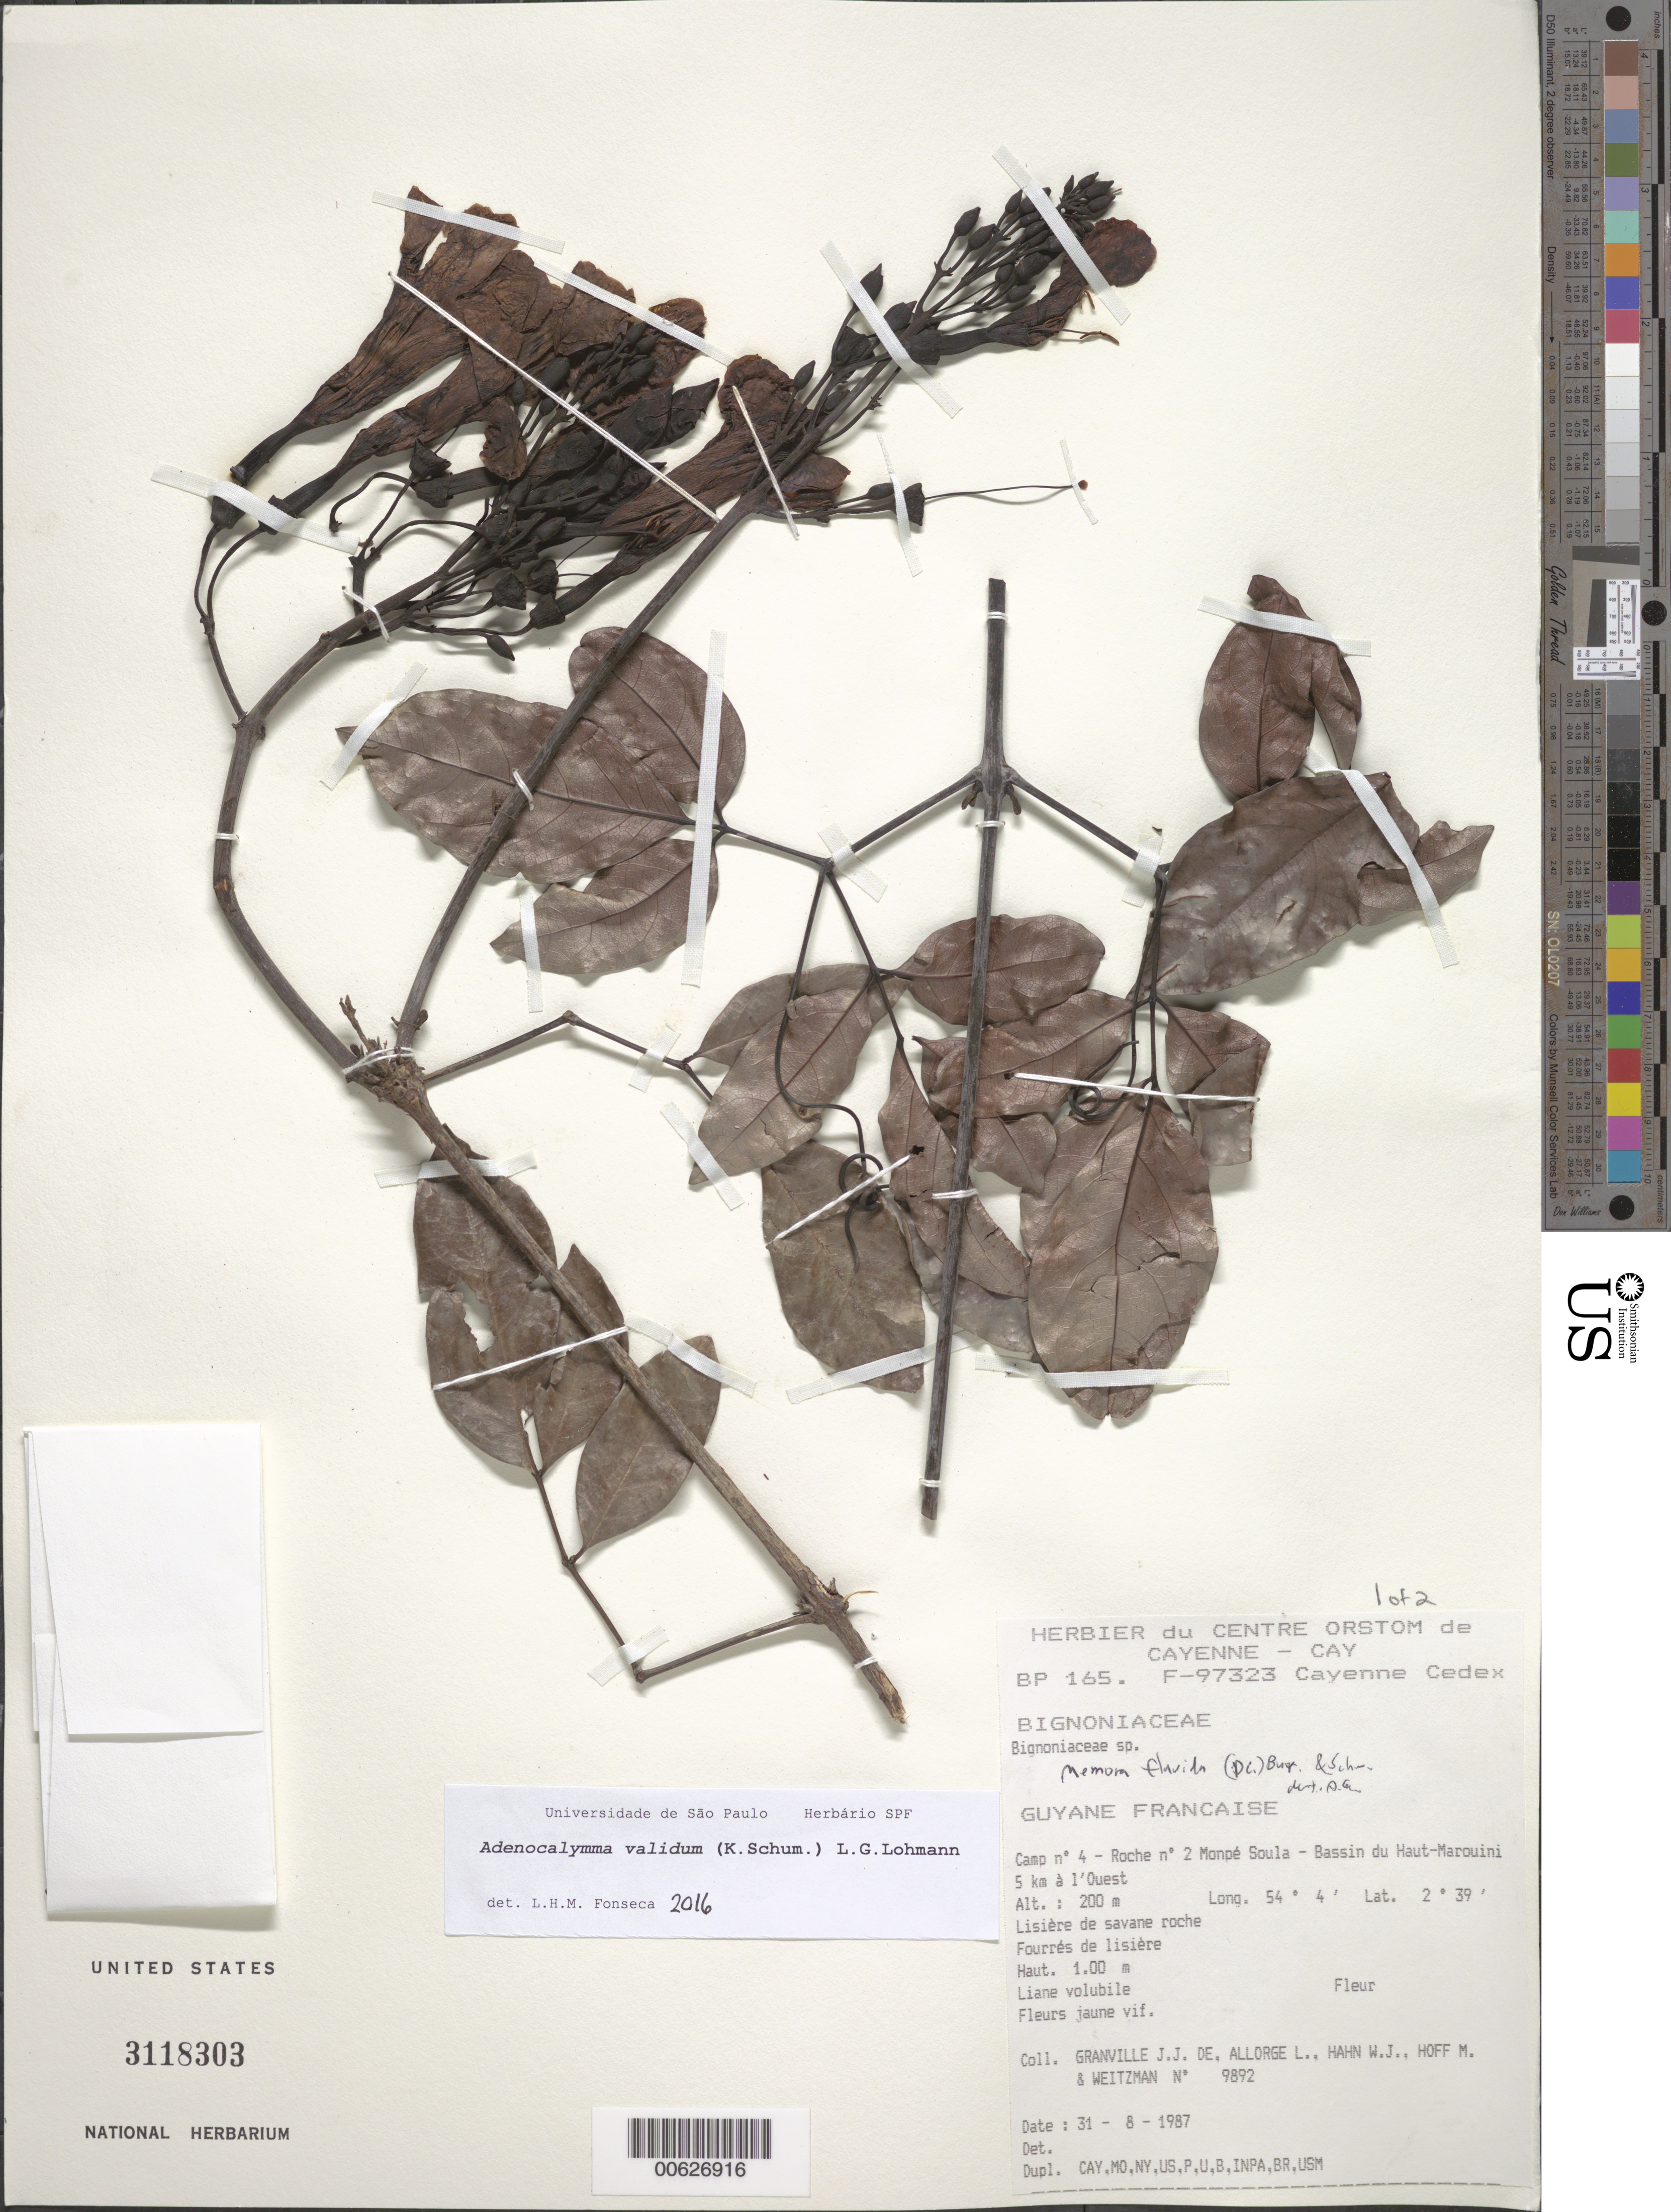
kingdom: Plantae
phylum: Tracheophyta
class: Magnoliopsida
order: Lamiales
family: Bignoniaceae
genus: Adenocalymma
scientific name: Adenocalymma validum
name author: (K. Schum.) L.G. Lohmann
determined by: Fonseca, L. H. M.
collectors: J.-J. de Granville, L. Allorge, W. J. Hahn, M. Hoff & A. L. Weitzman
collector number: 9892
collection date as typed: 31-Aug-87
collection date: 1987-08-31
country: French Guiana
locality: Monpé Soula, Camp #4, Bassin du Haut-Marouini, 5 km to W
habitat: Lisiere de savane roche. Fourres de lisiere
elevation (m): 200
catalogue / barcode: US 3118303